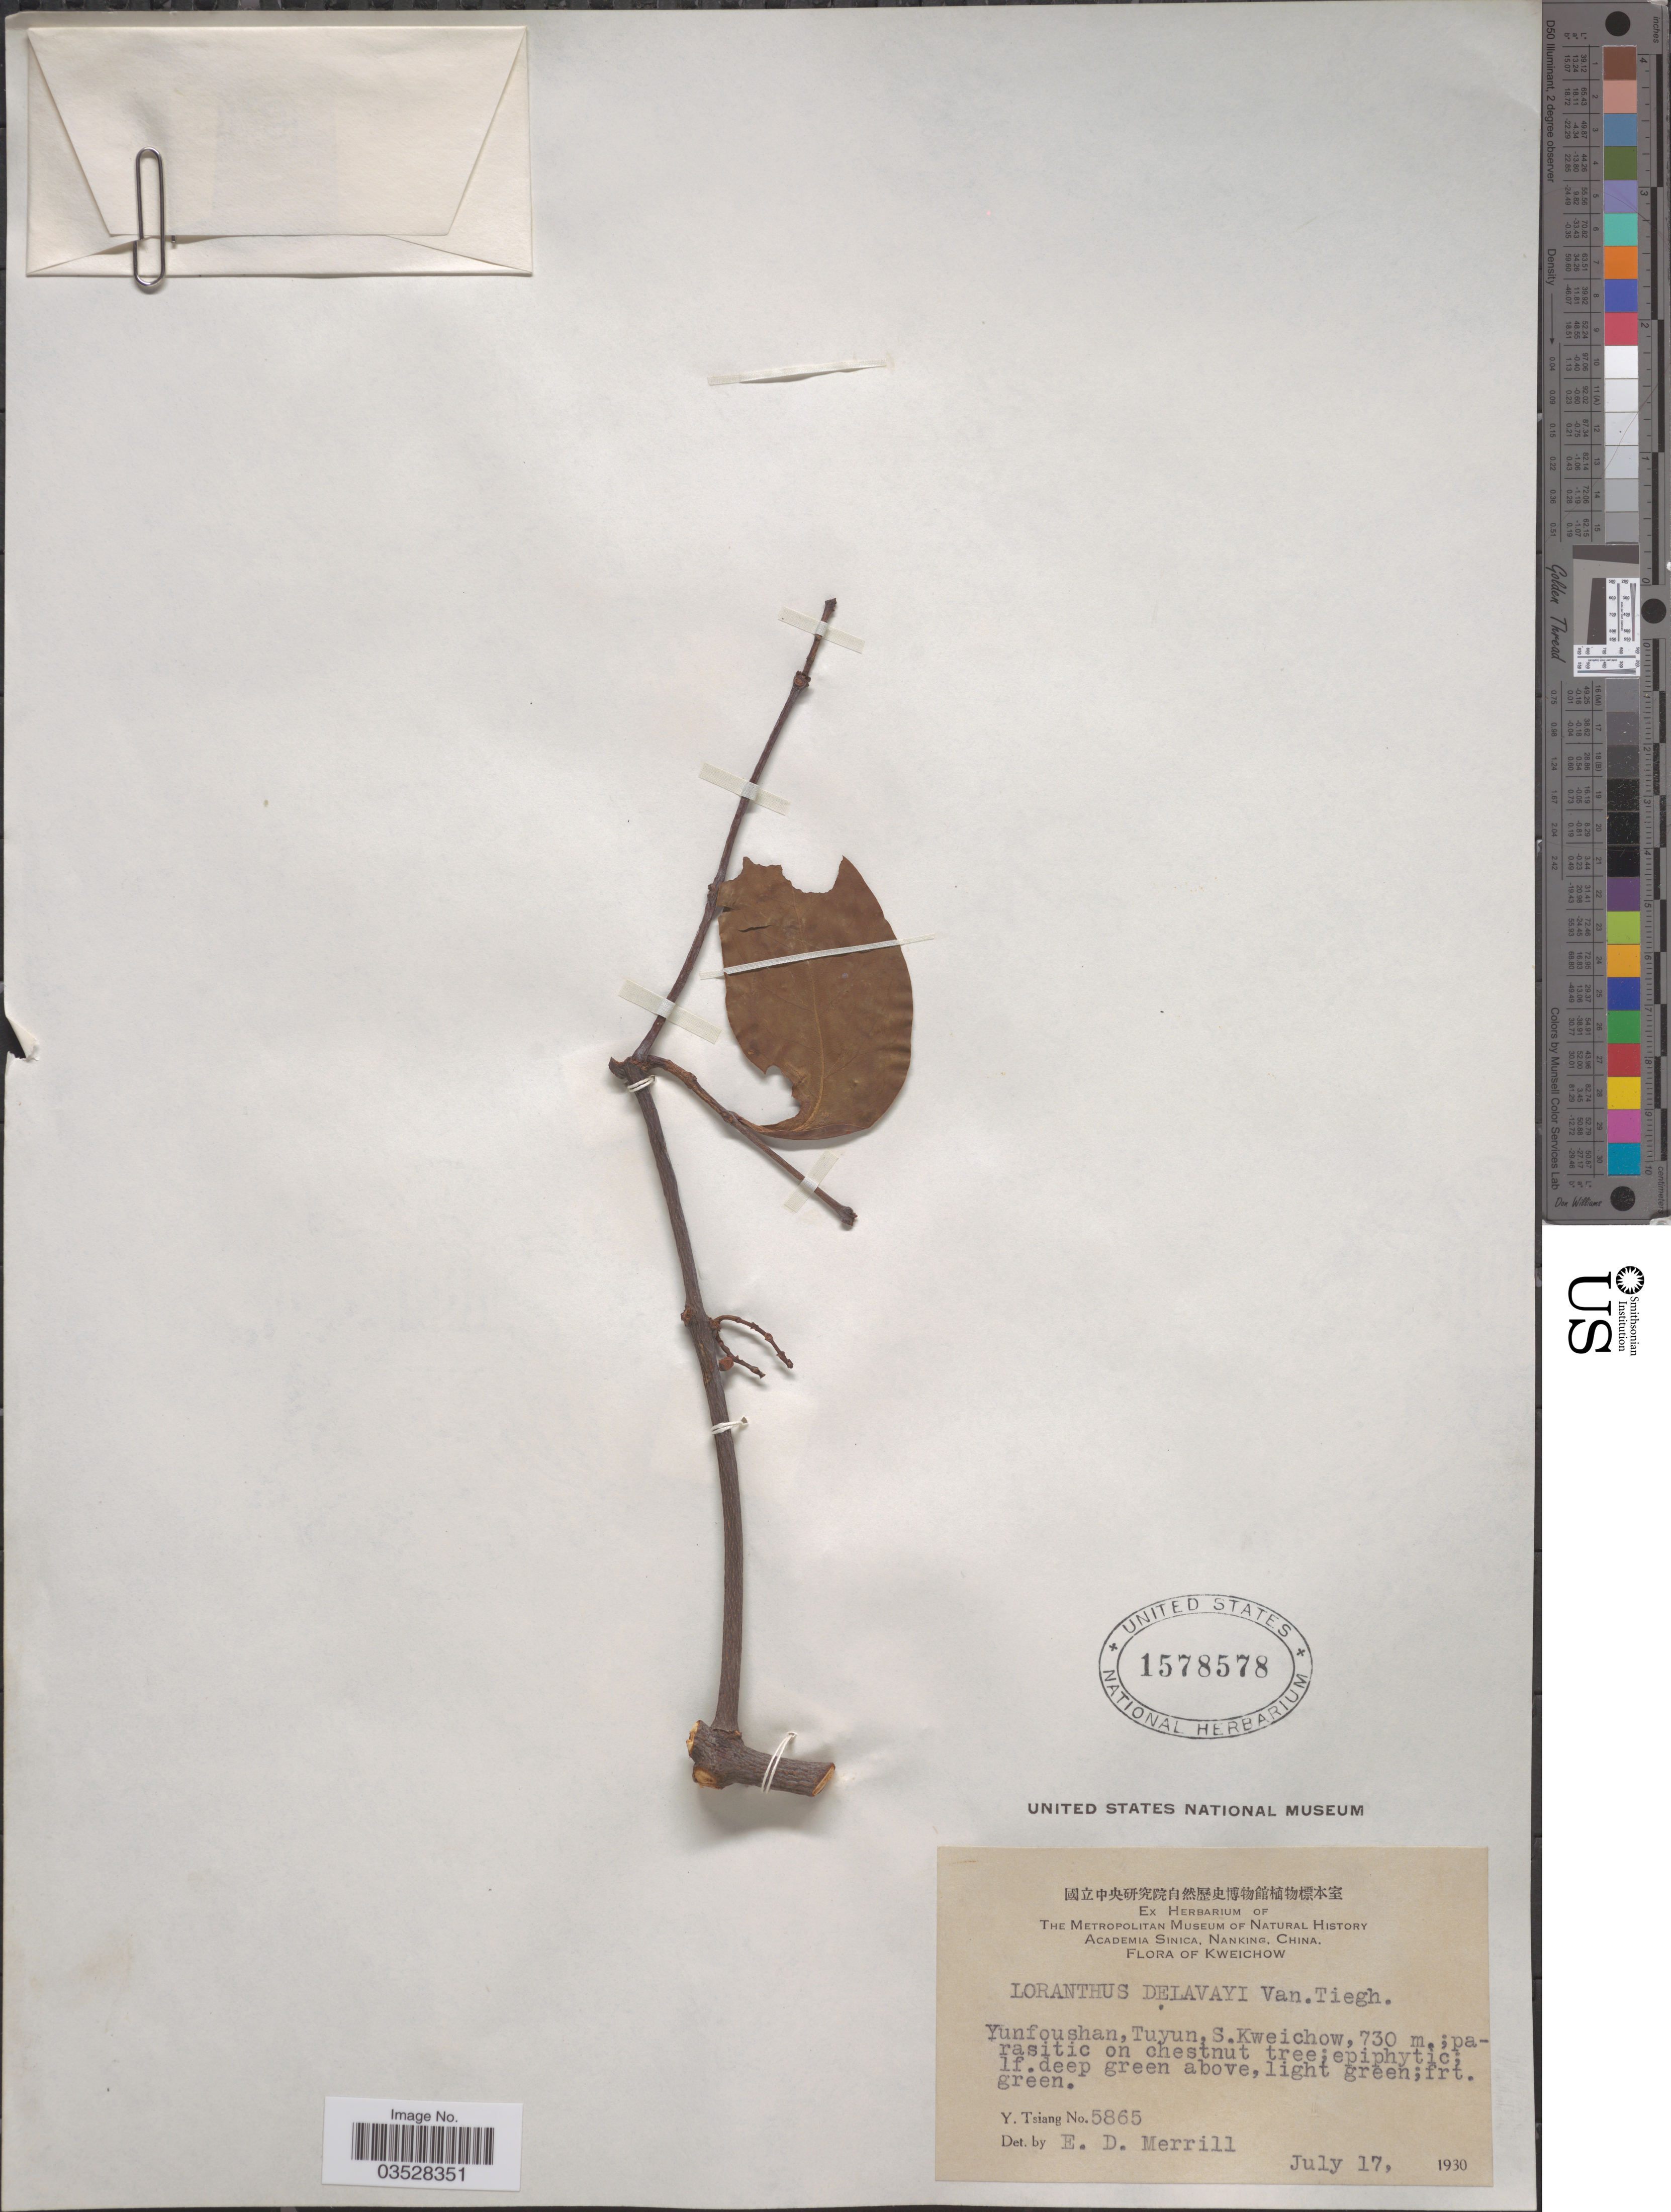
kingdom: Plantae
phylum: Tracheophyta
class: Magnoliopsida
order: Santalales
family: Loranthaceae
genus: Loranthus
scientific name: Loranthus delavayi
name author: Tiegh.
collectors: Y. Tsiang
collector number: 5865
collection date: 1930-07-17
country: China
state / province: Guizhou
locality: Kweichow. Yunfoushan, Tuyun, S. Kweichow.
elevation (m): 730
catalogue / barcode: US 1578578